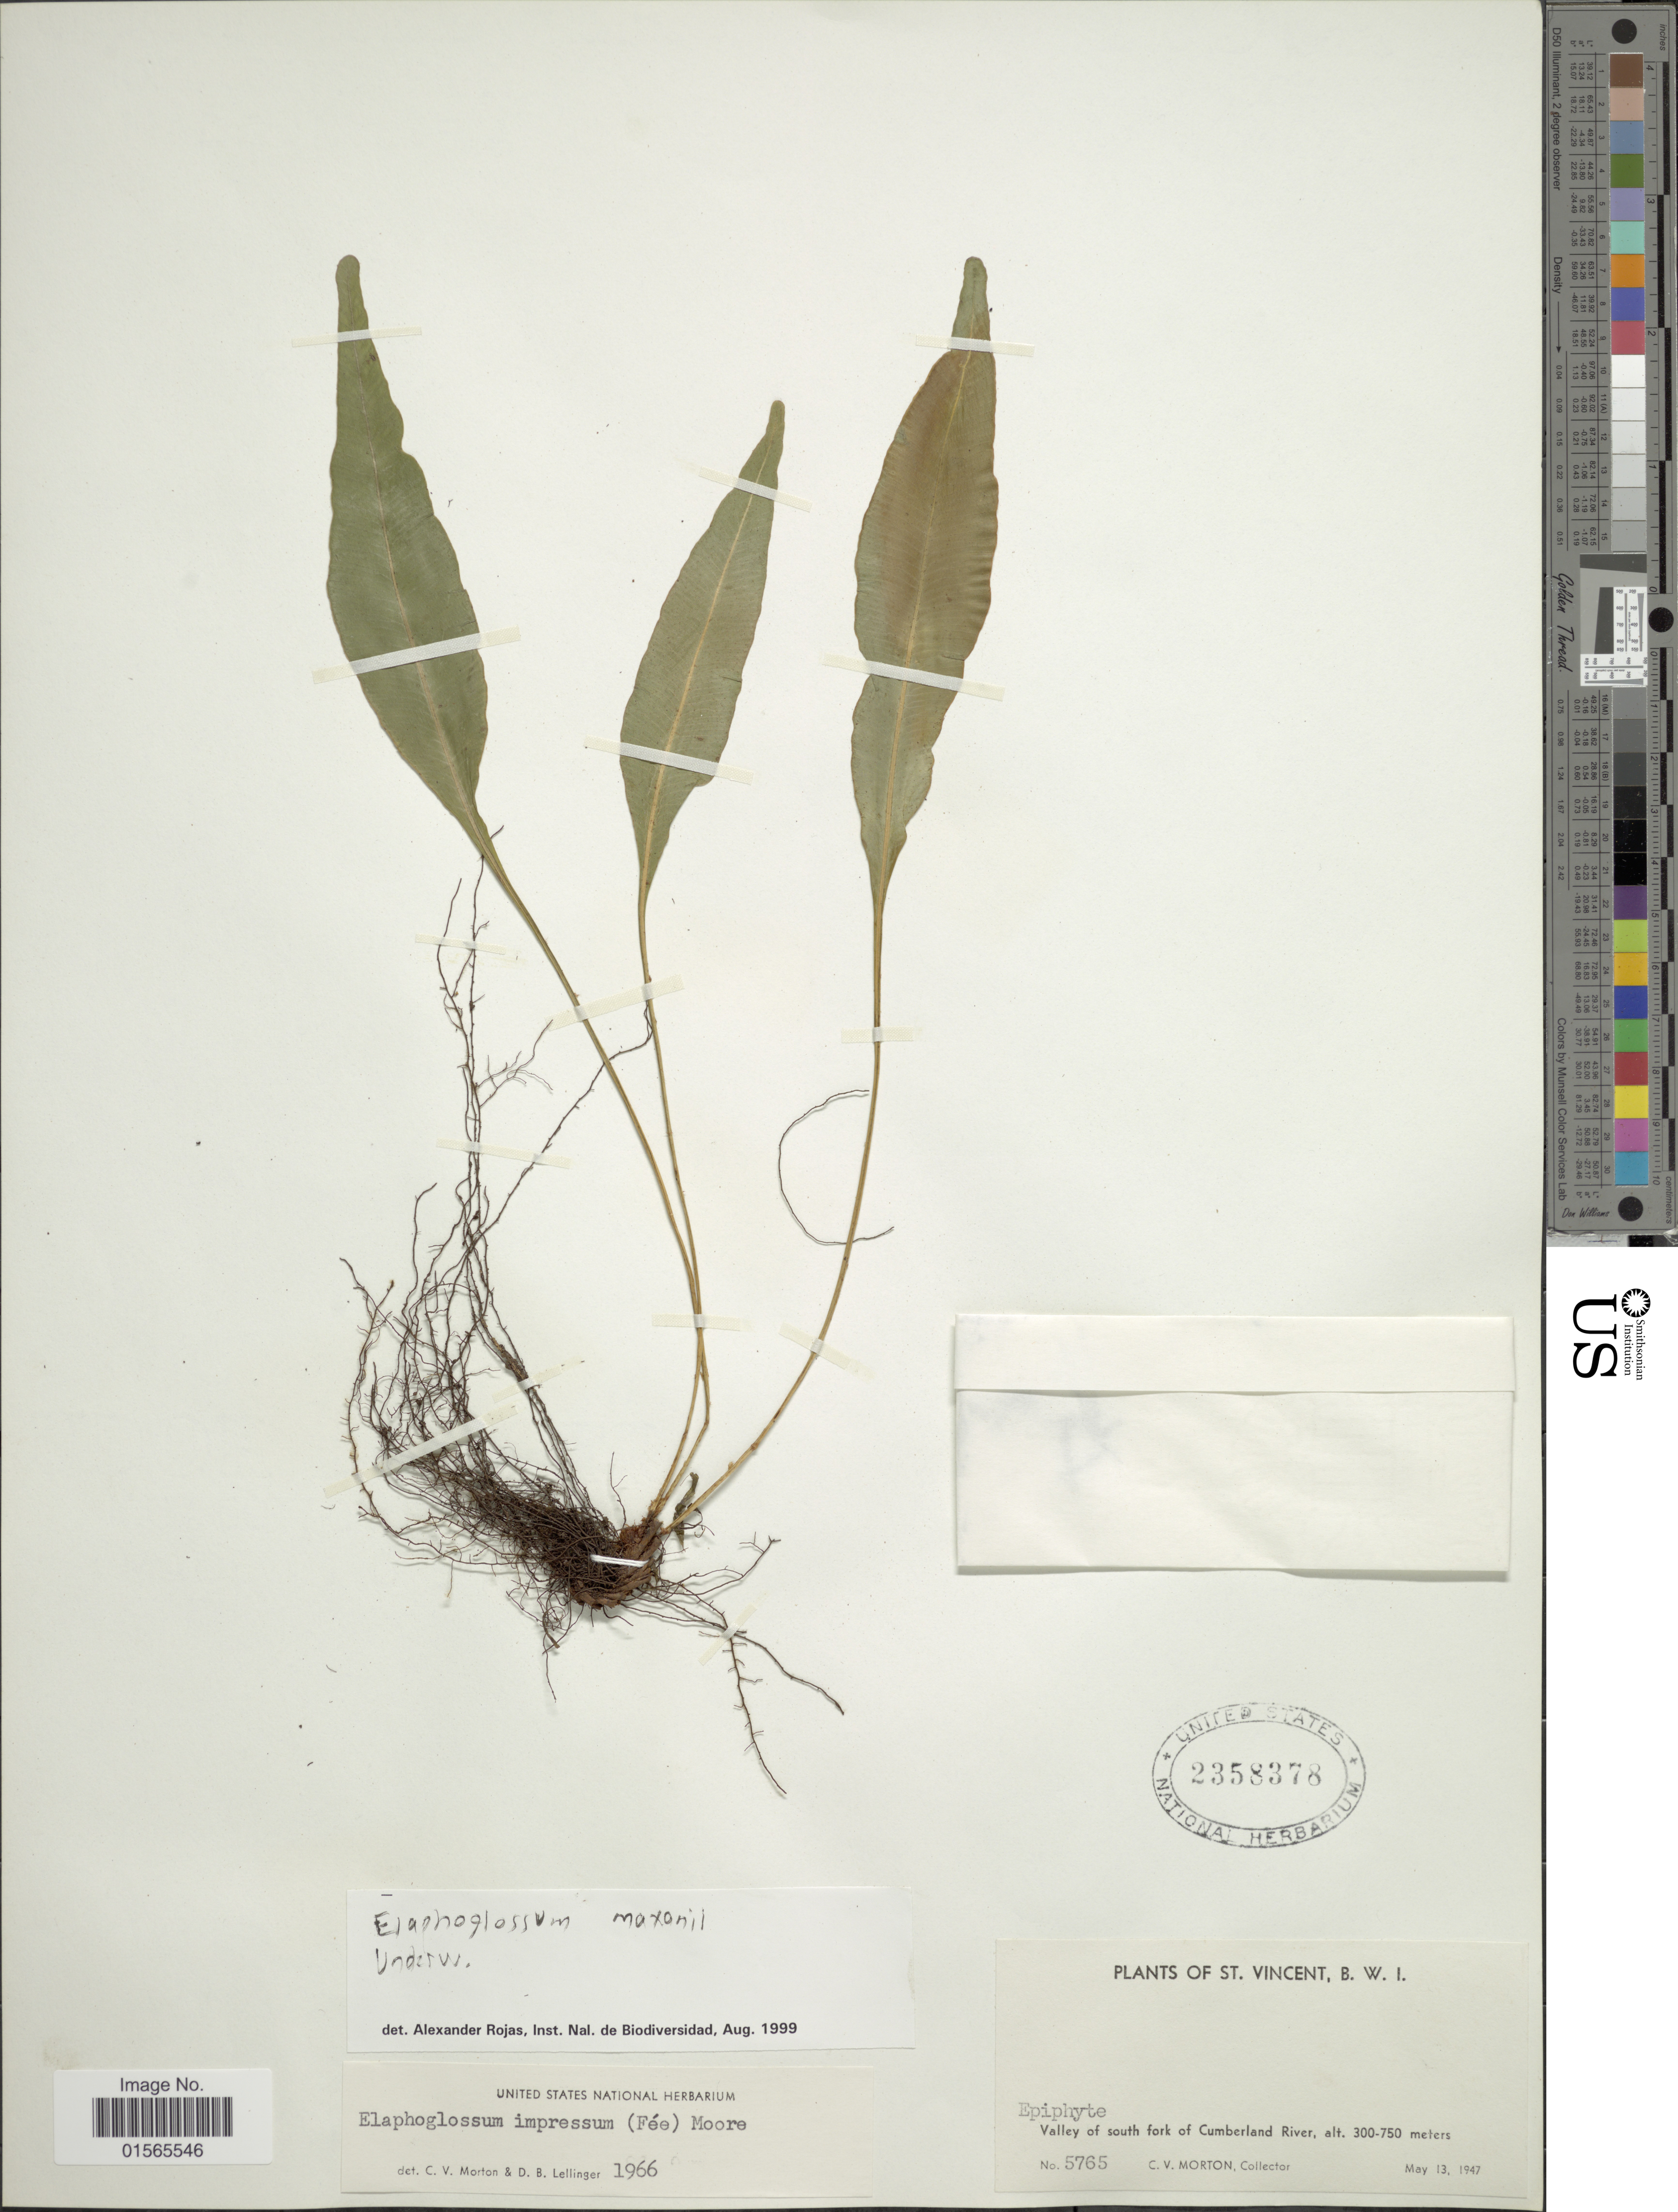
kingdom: Plantae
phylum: Tracheophyta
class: Polypodiopsida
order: Polypodiales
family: Dryopteridaceae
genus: Elaphoglossum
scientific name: Elaphoglossum impressum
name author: (Fée) T. Moore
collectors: C. V. Morton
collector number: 5765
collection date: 1947-05-13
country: St. Vincent - Grenadines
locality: St. Vincent, B.W.I., Valley of south fork of Cumberland River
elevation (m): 300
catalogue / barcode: US 2358378